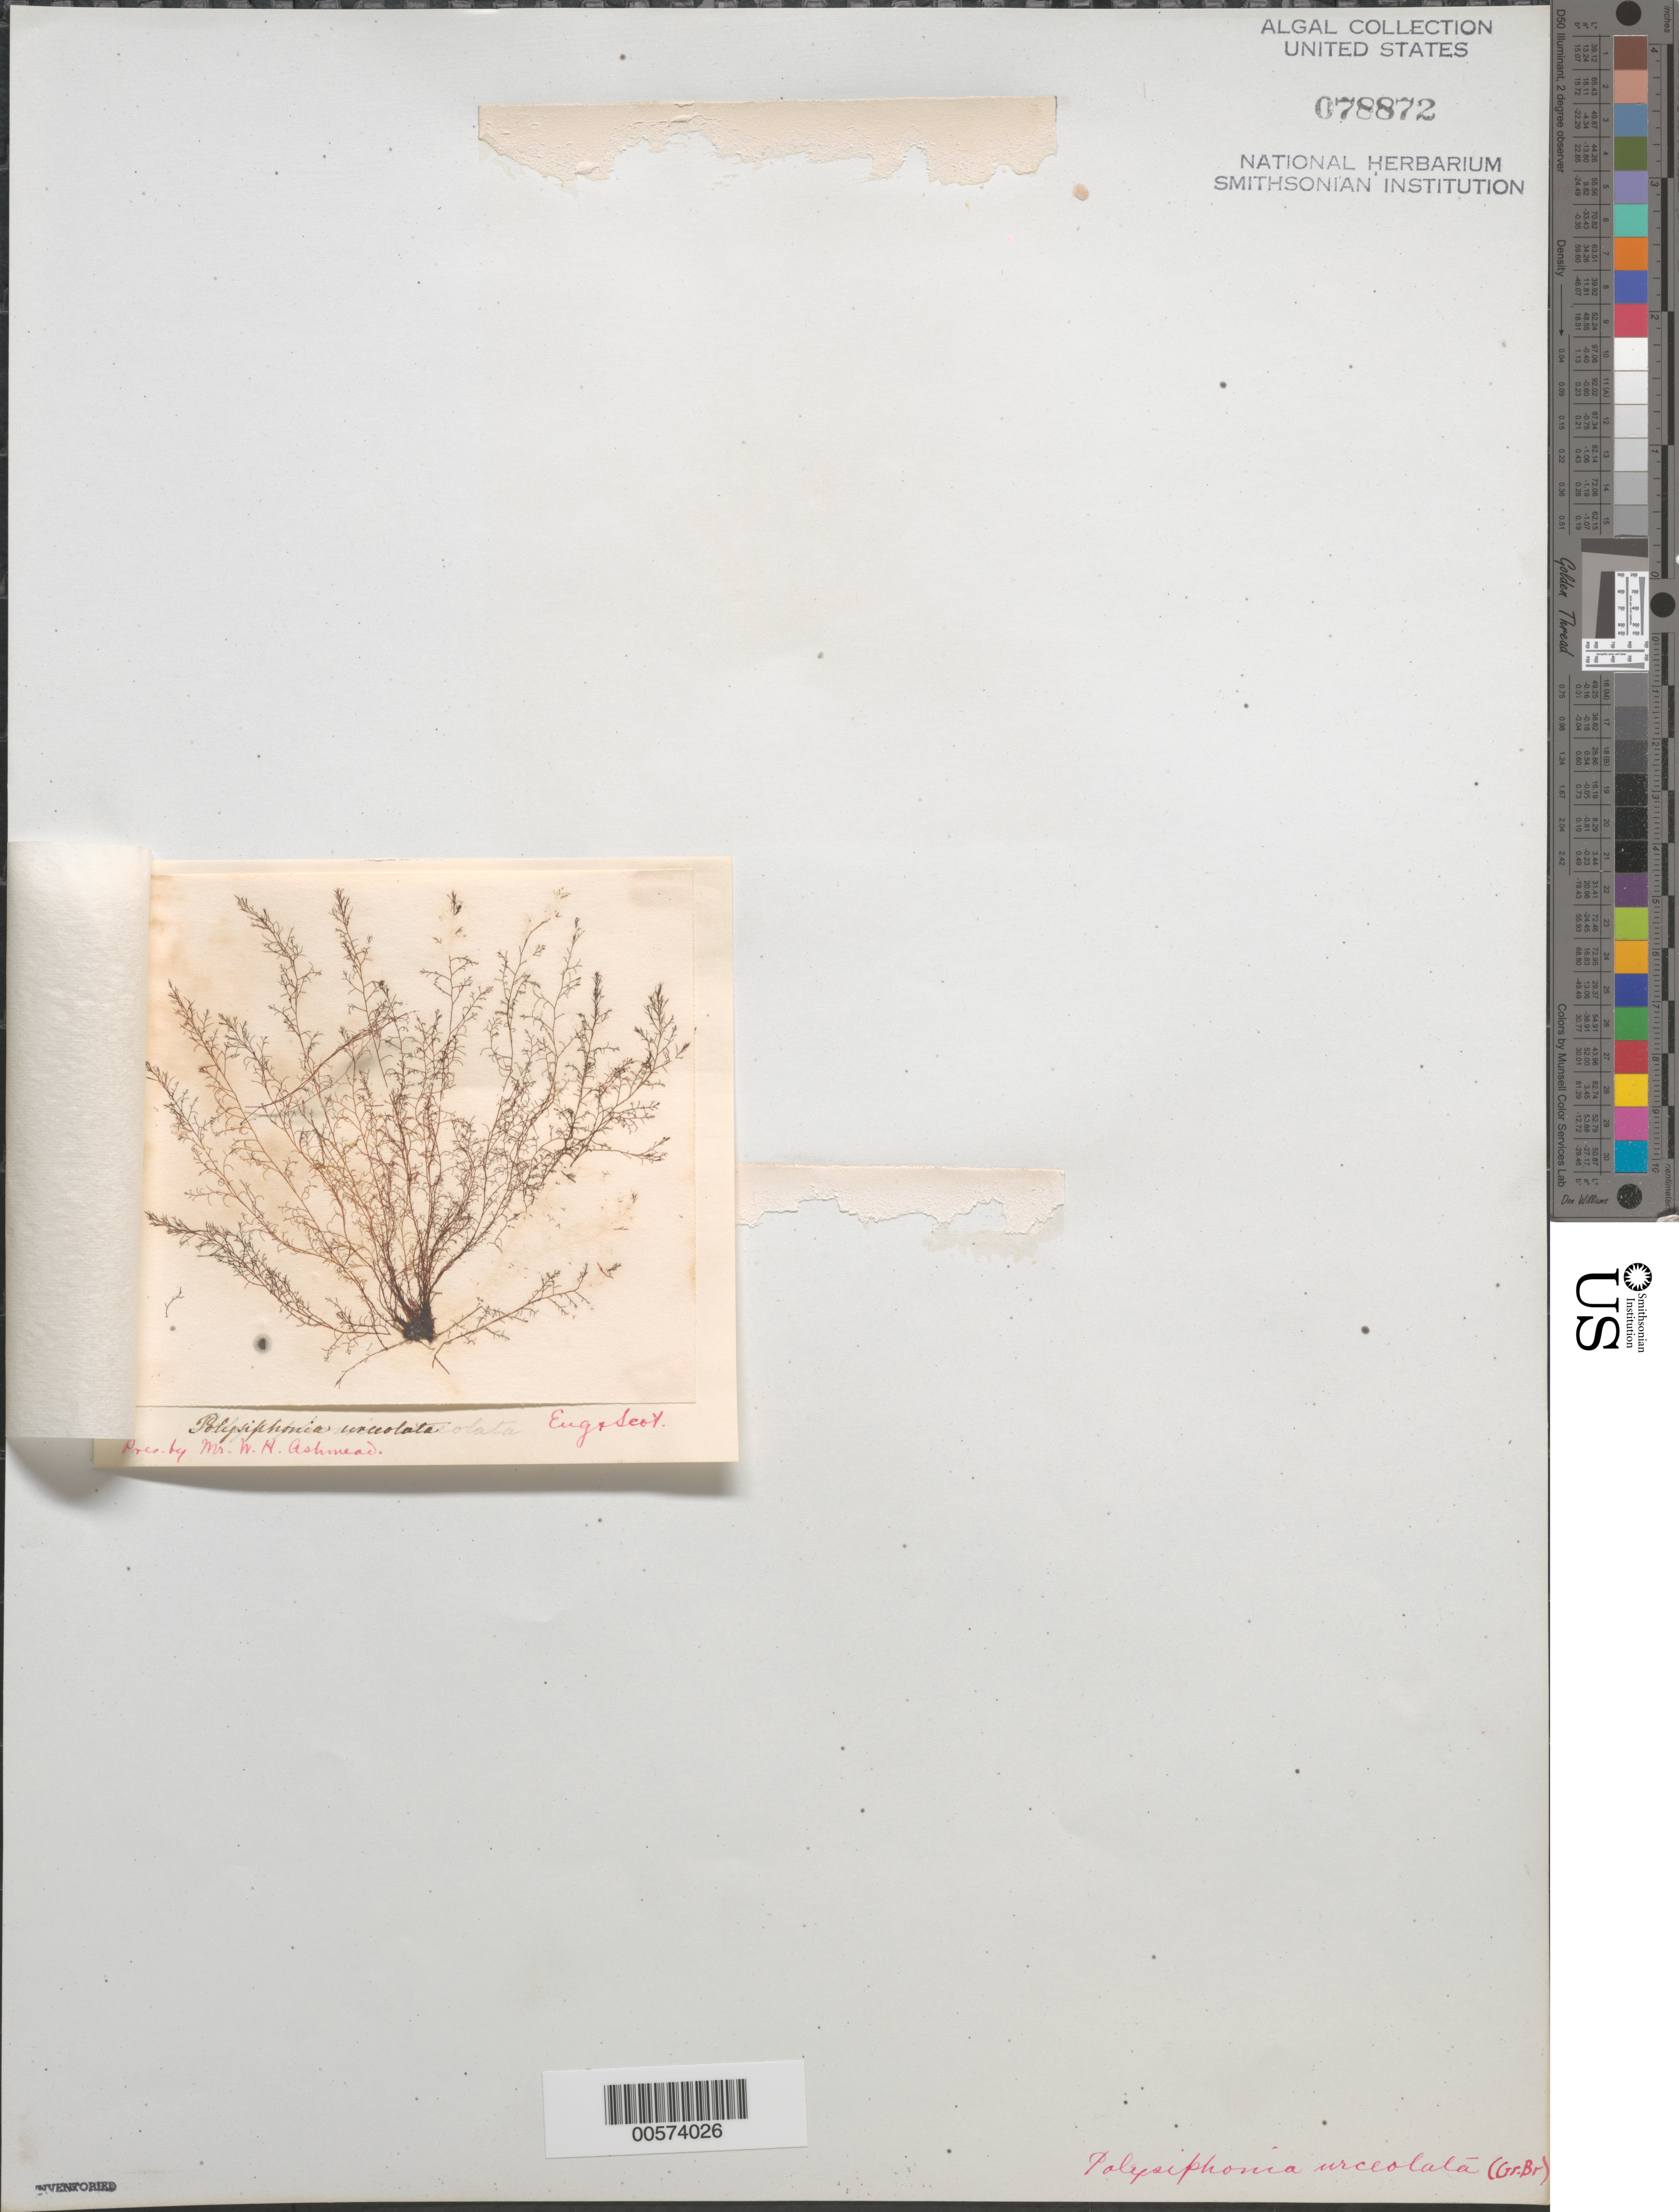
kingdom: Plantae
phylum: Rhodophyta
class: Florideophyceae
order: Ceramiales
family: Rhodomelaceae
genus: Polysiphonia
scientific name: Polysiphonia urceolata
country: United Kingdom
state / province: England / Scotland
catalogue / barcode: US 78872